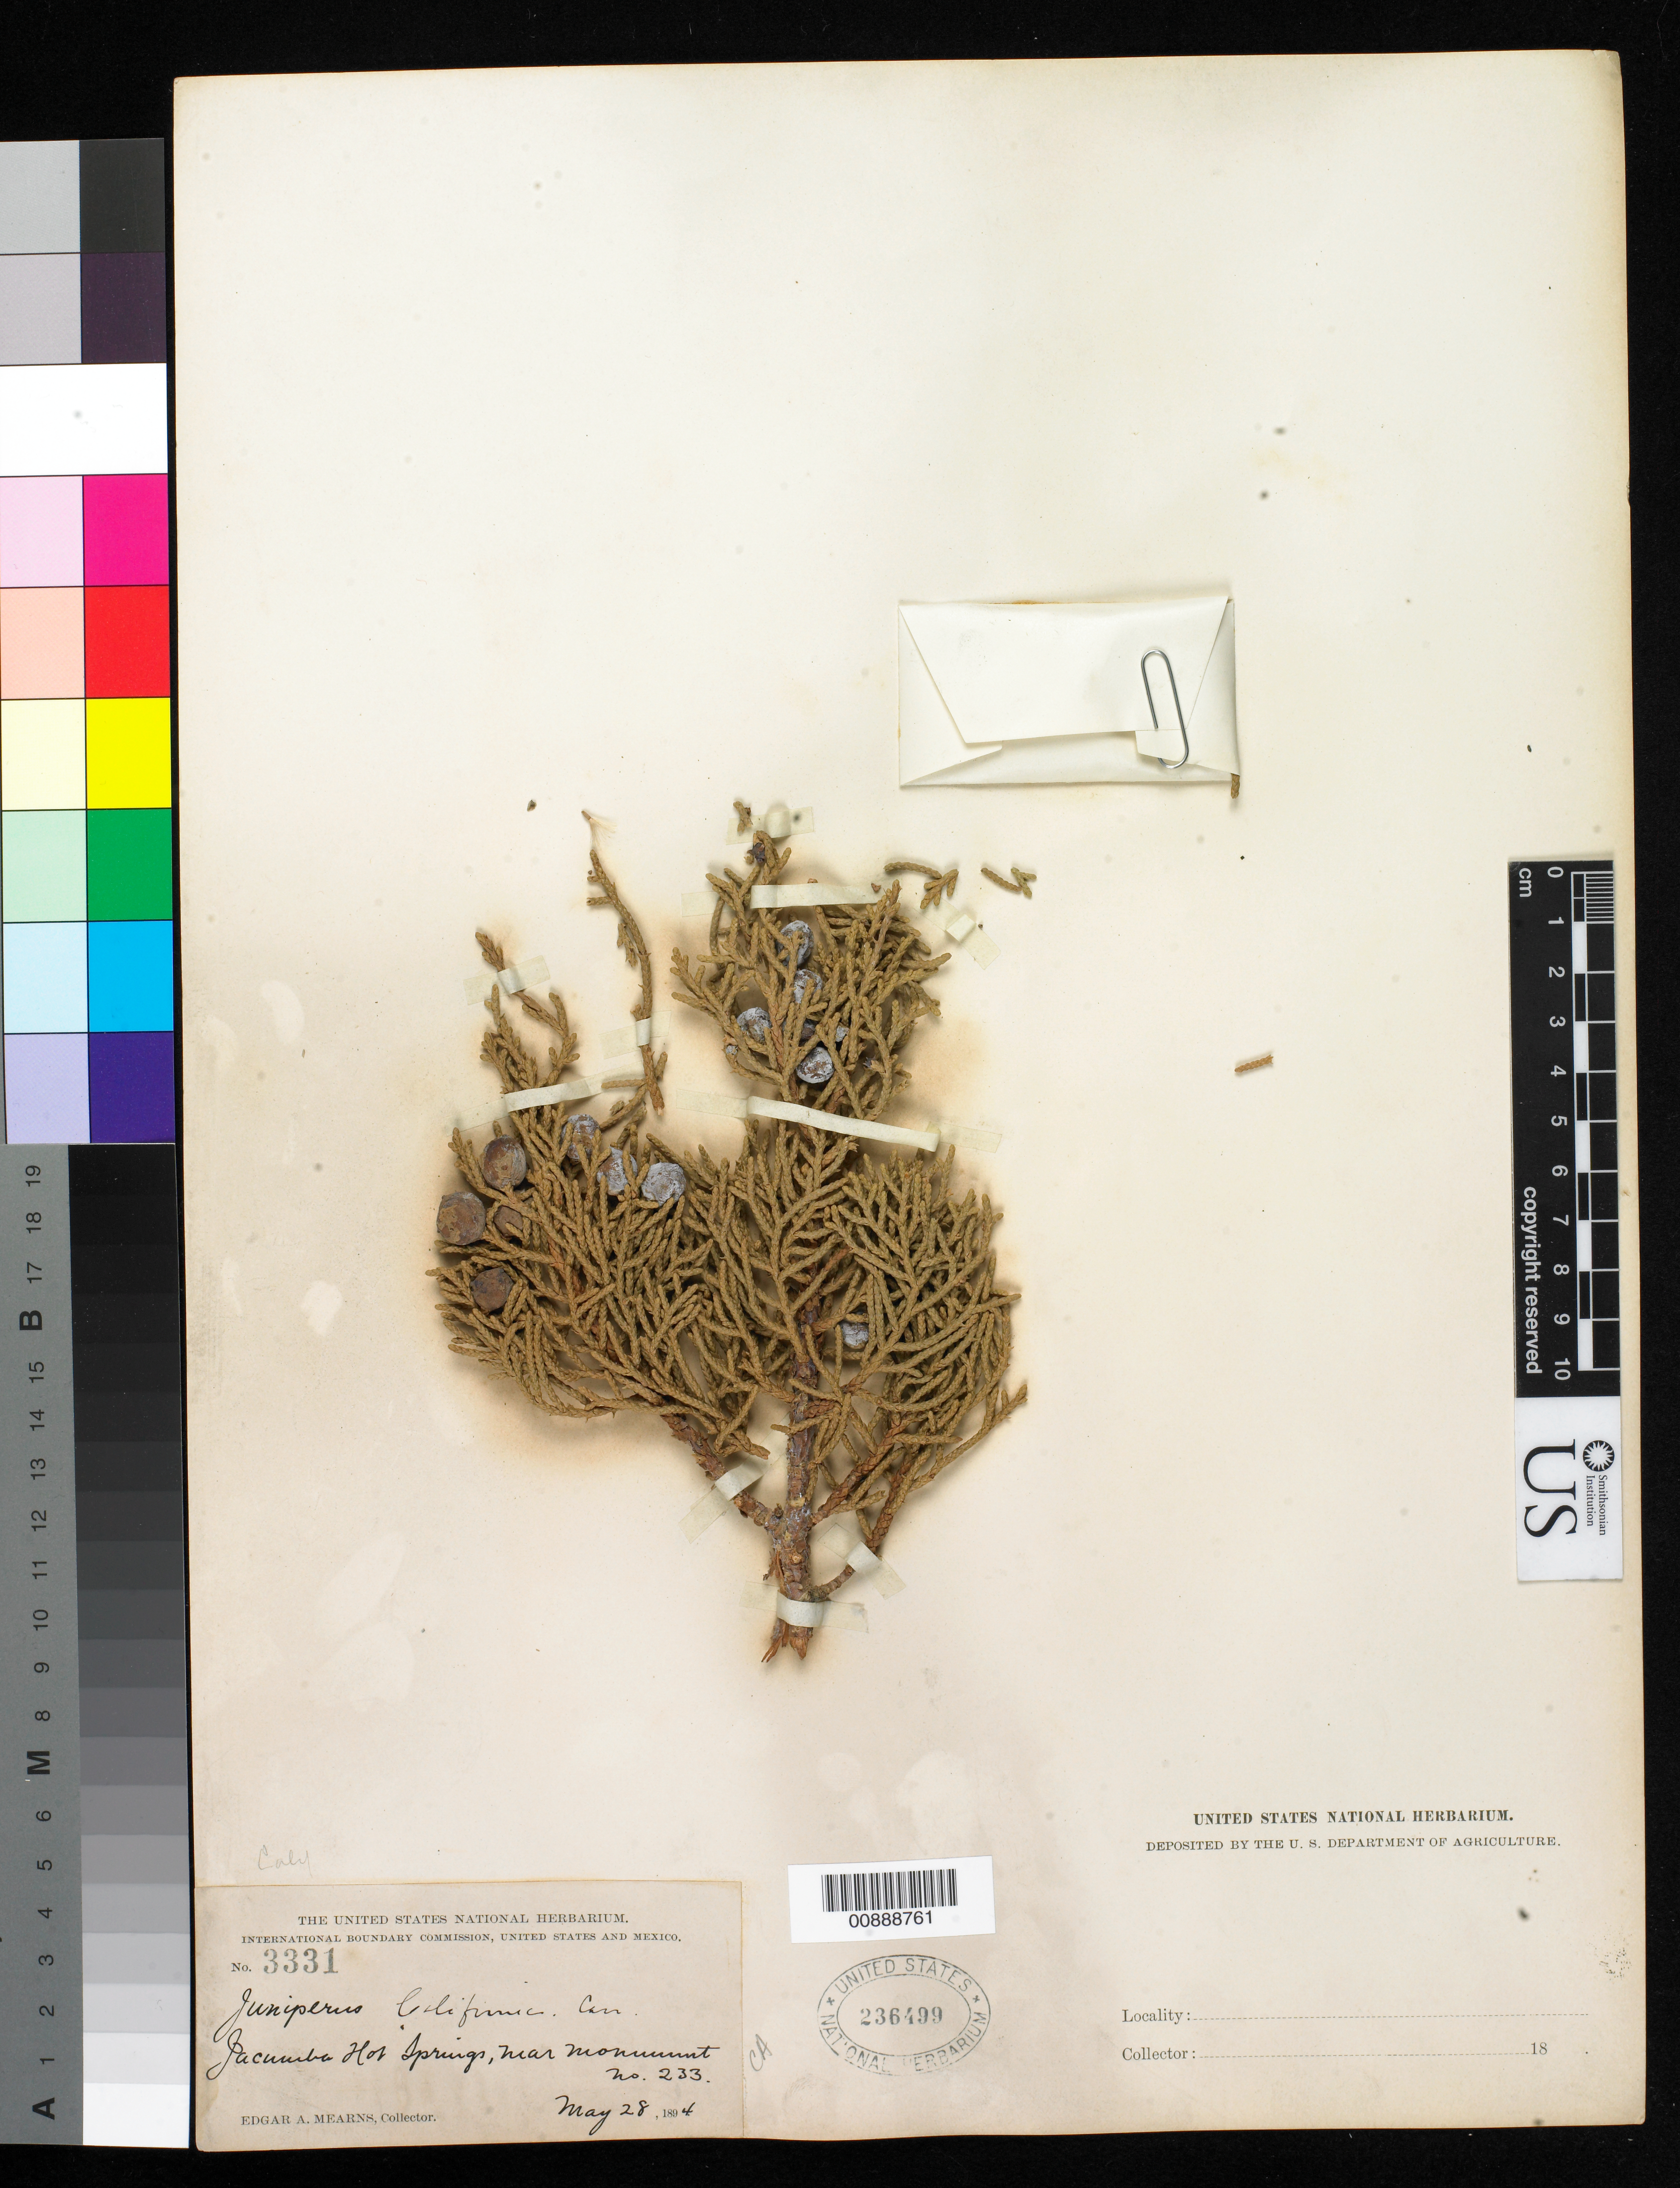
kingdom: Plantae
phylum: Tracheophyta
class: Pinopsida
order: Pinales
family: Cupressaceae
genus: Juniperus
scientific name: Juniperus californica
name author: Carrière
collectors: E. A. Mearns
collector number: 3331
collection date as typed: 28 May 1894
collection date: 1894-05-28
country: United States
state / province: California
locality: Jacumba Hot Springs, near monument no. 233.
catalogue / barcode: US 236499